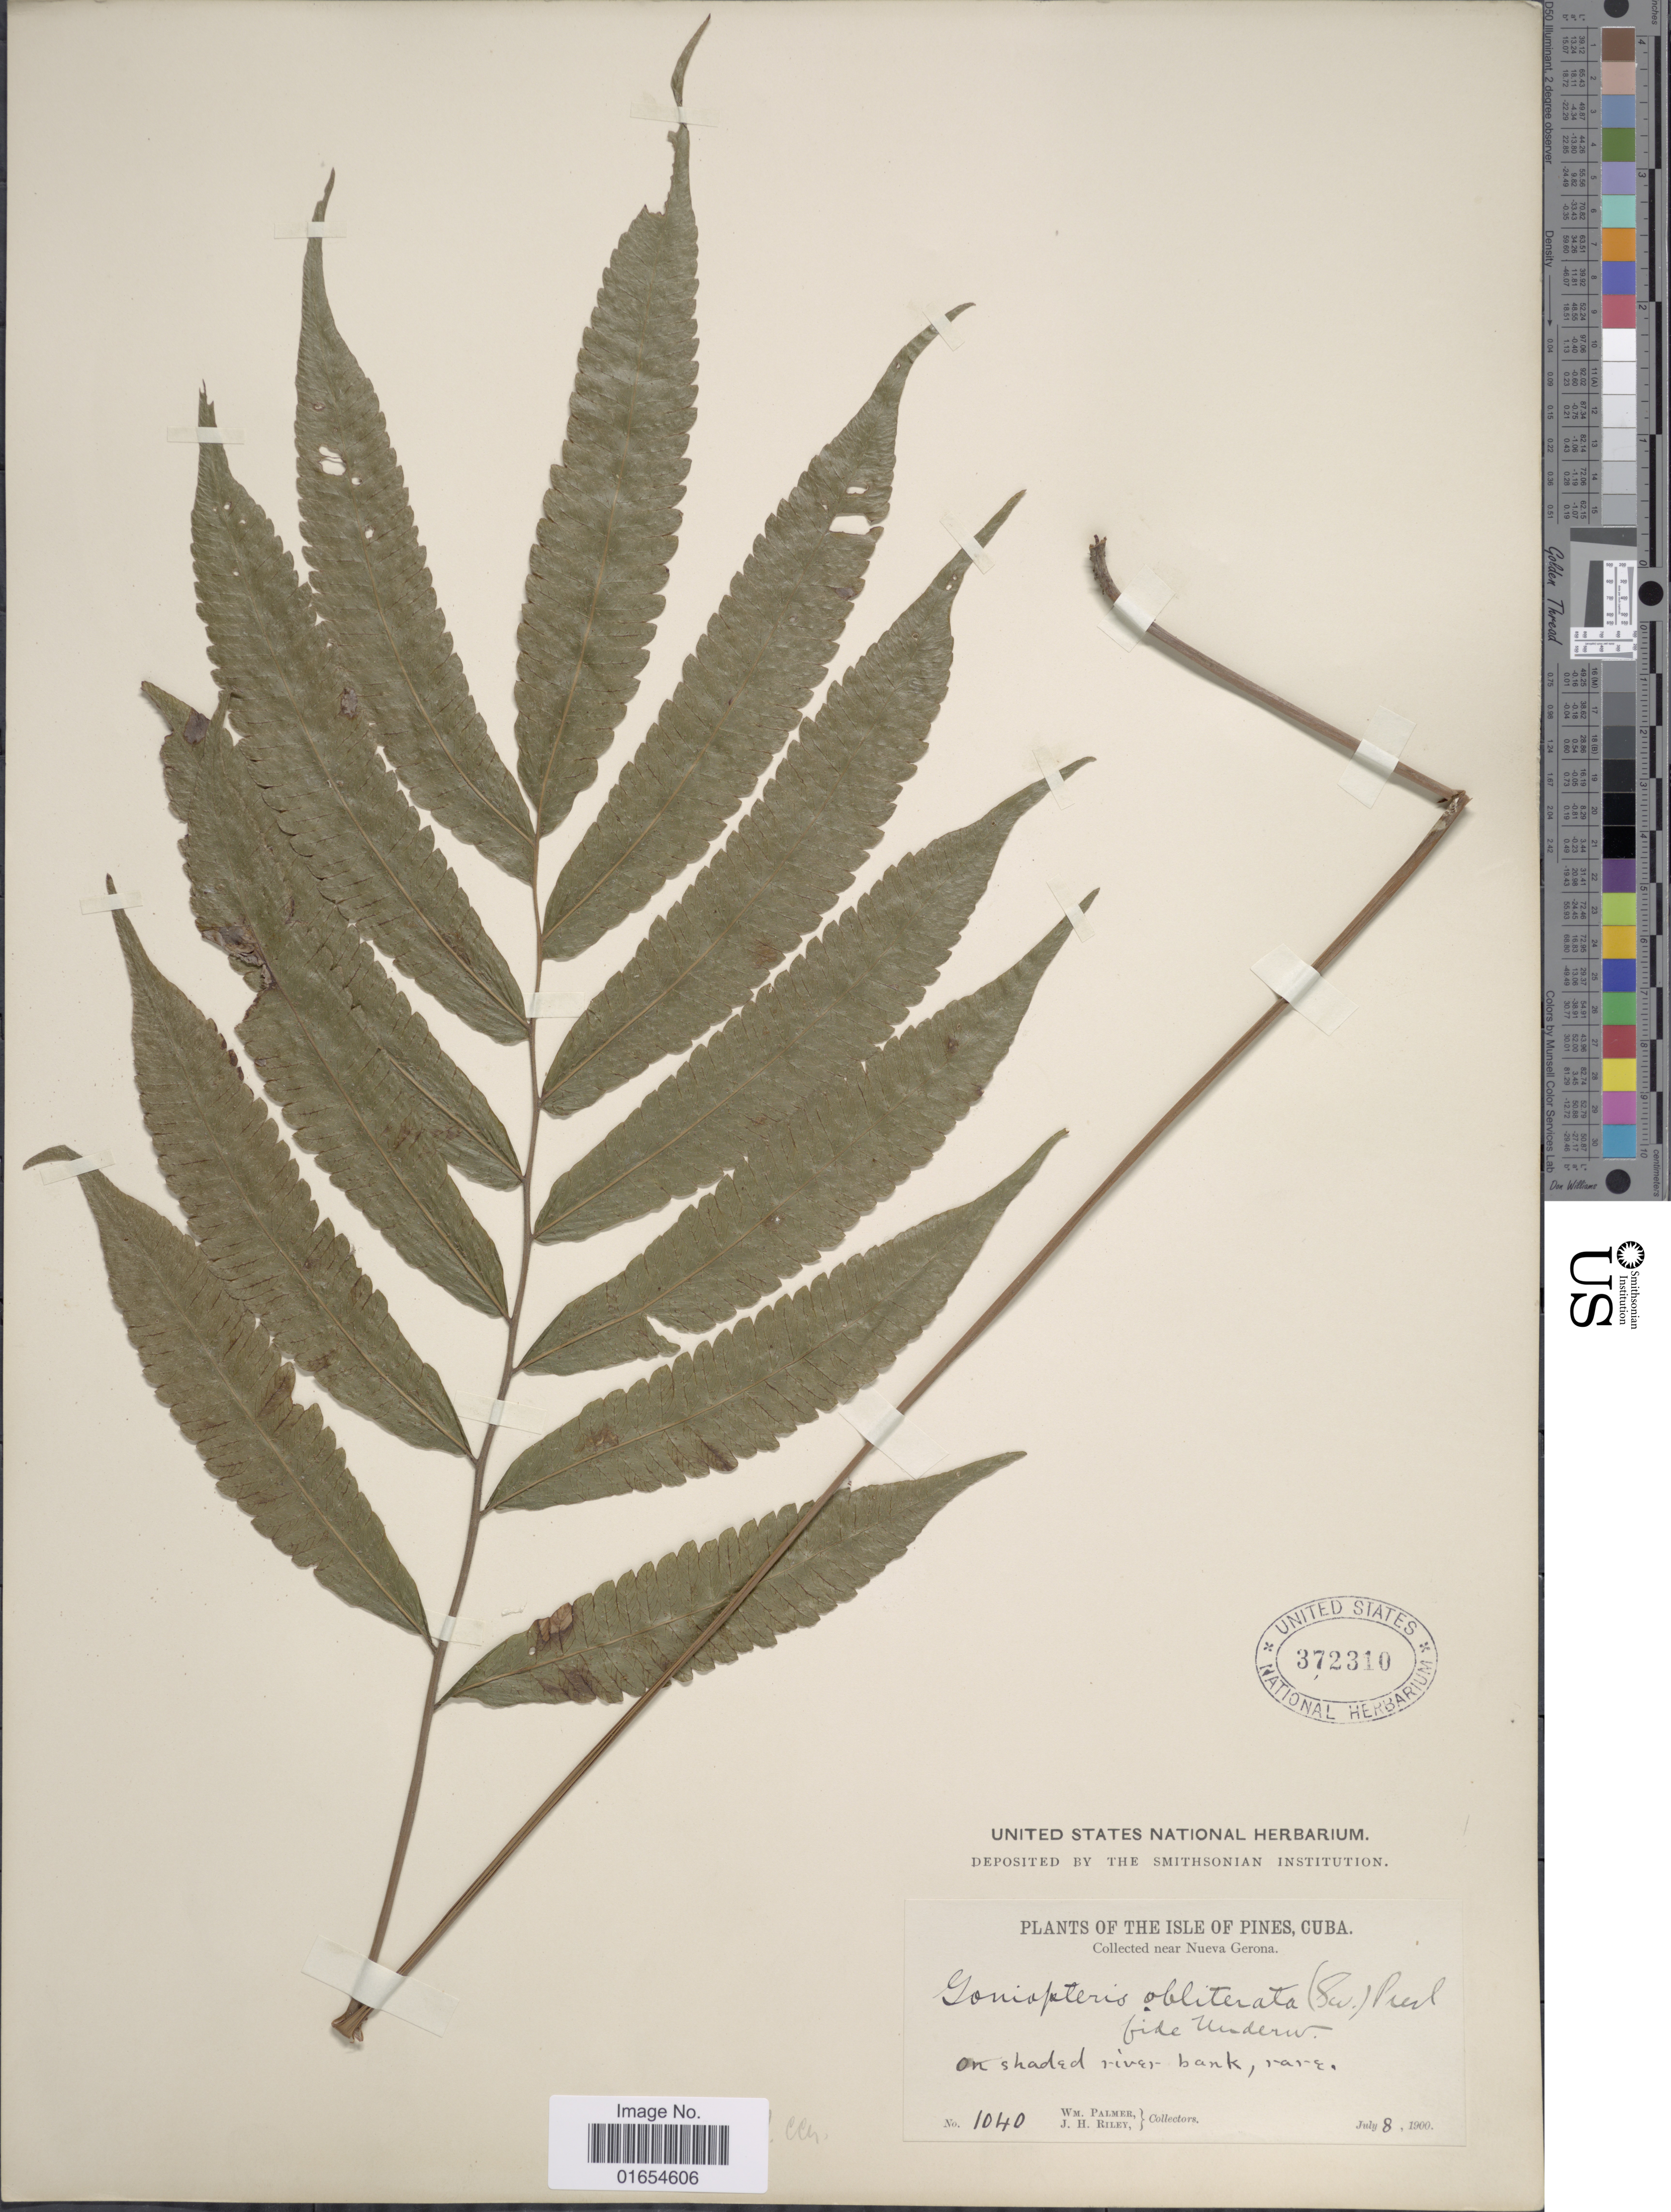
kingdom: Plantae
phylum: Tracheophyta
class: Polypodiopsida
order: Polypodiales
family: Thelypteridaceae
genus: Goniopteris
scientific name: Goniopteris obliterata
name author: (Sw.) C. Presl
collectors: W. Palmer & J. H. Riley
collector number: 1040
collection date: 1900-07-08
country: Cuba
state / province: Isla de la Juventud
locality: The Isle of Pines, Near Nueva Gerona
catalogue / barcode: US 372310